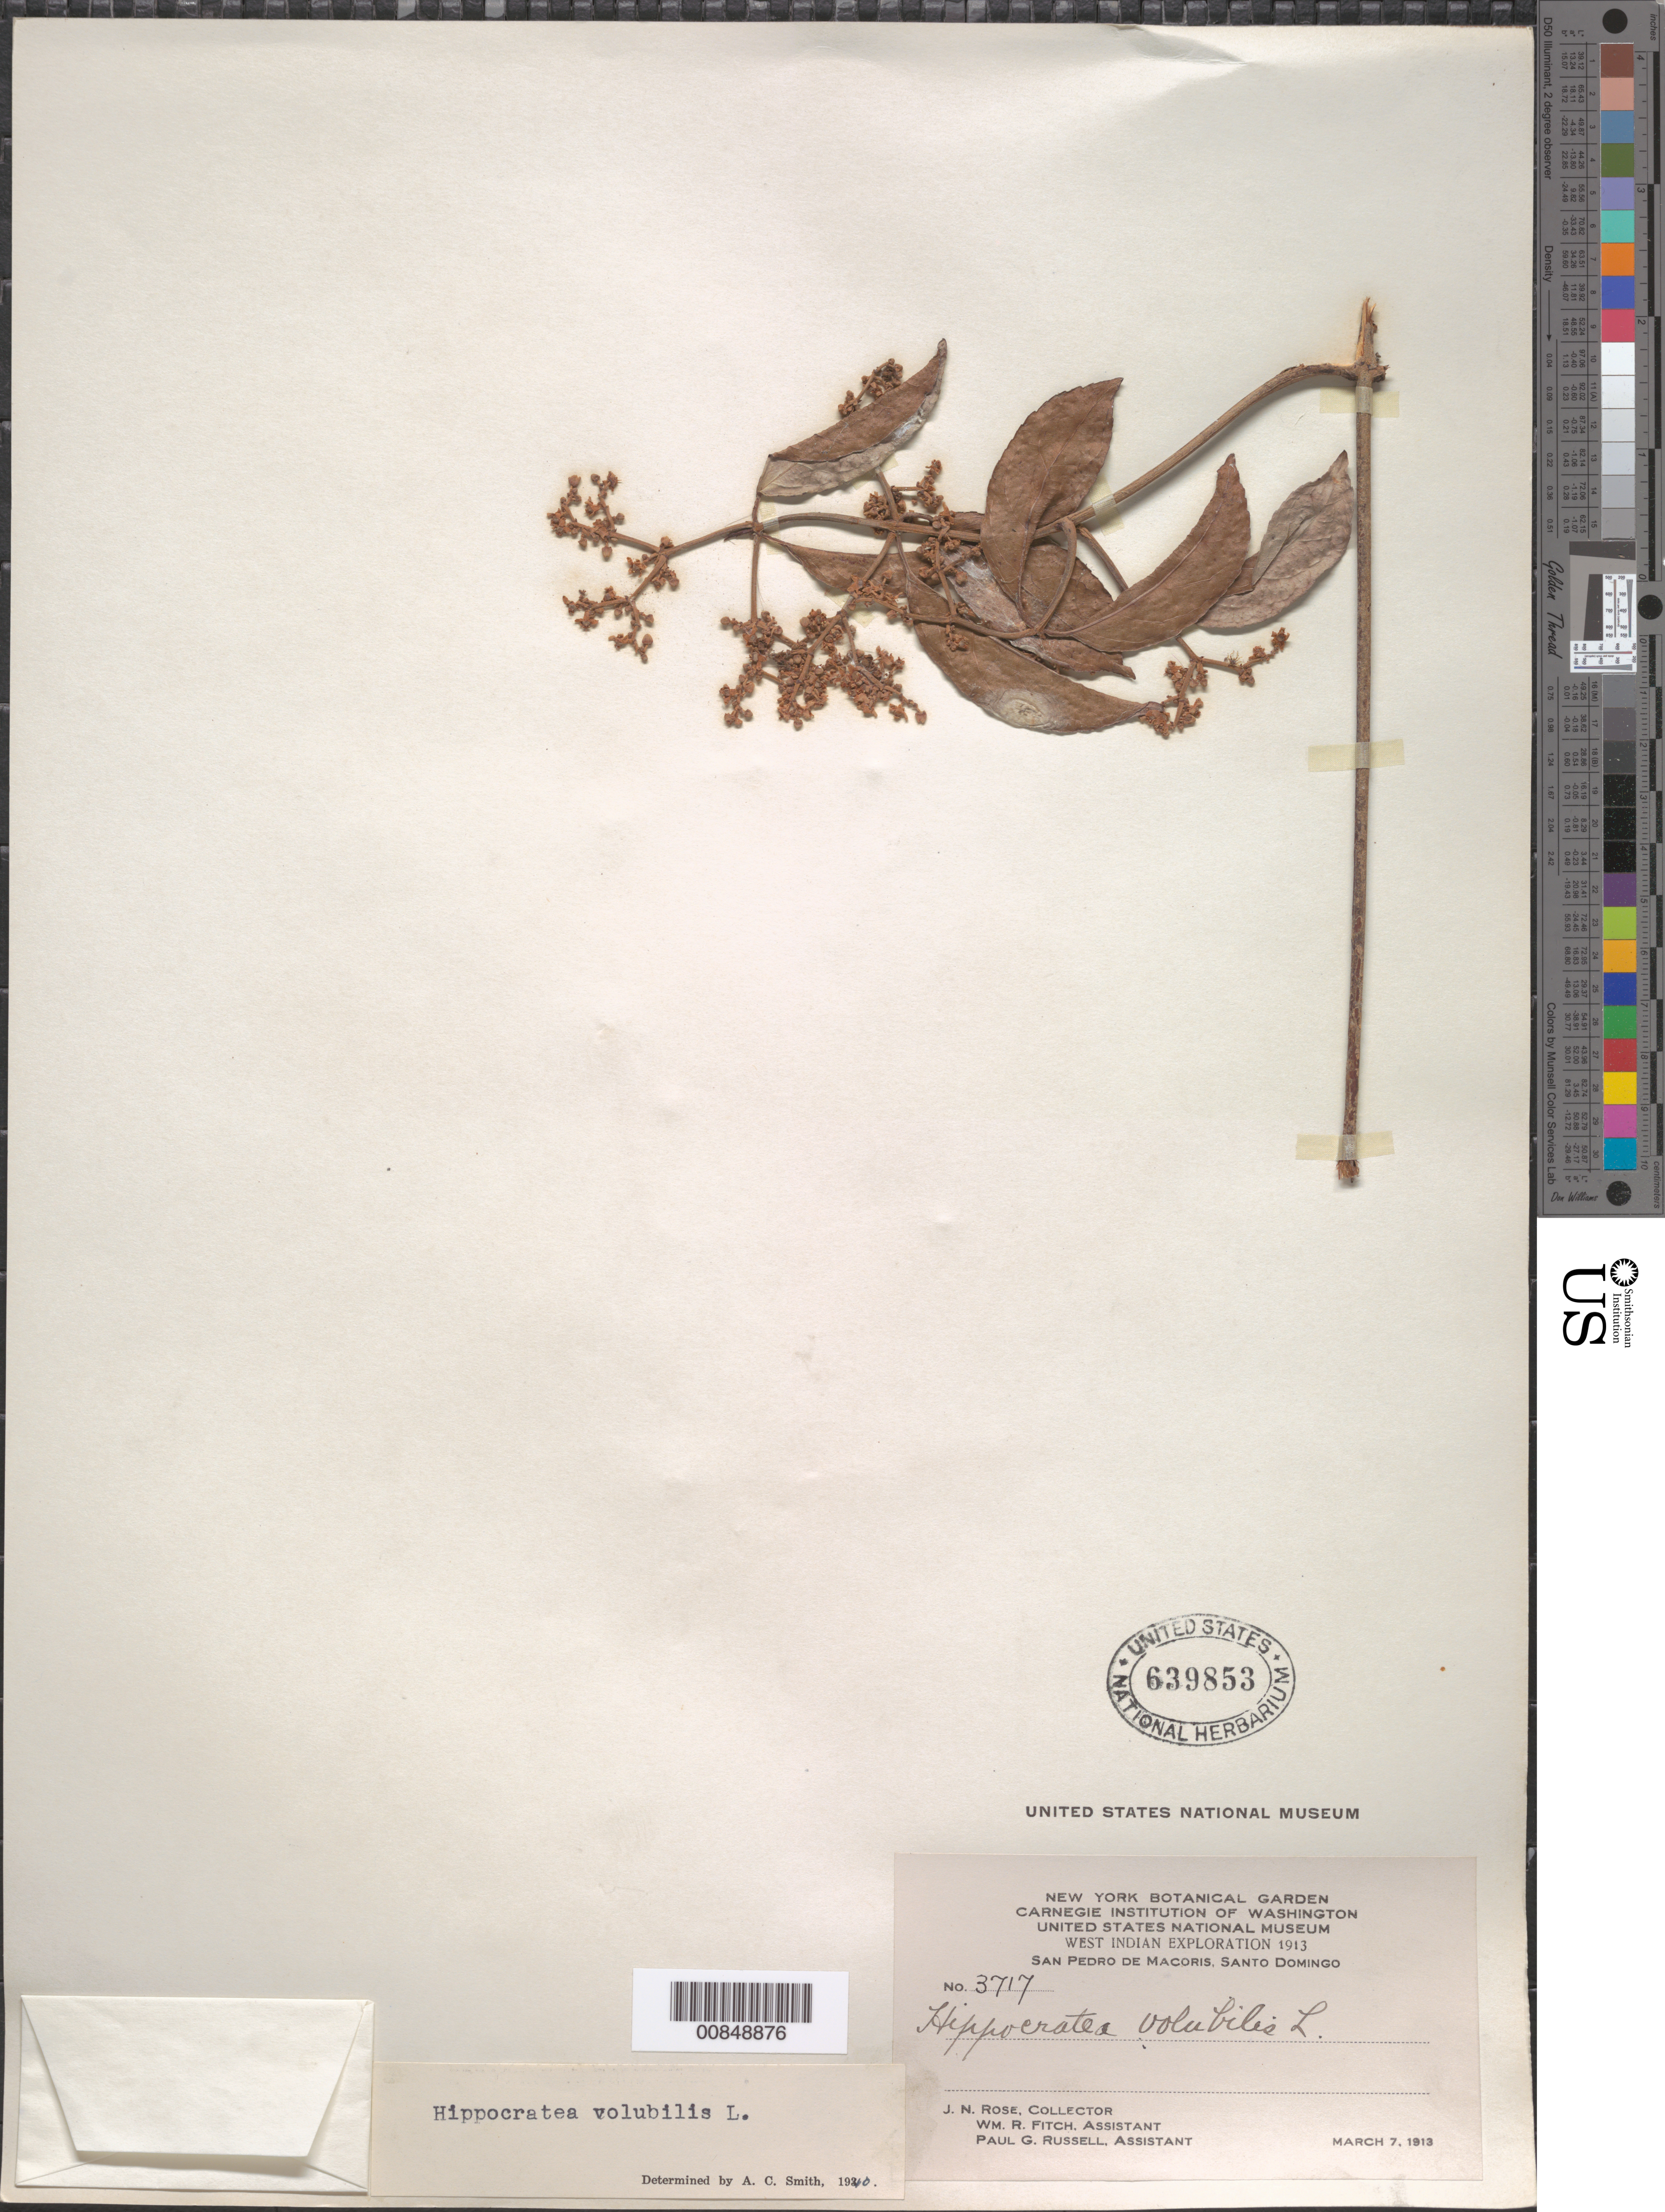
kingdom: Plantae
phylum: Tracheophyta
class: Magnoliopsida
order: Celastrales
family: Celastraceae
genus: Hippocratea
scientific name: Hippocratea volubilis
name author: L.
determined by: Smith, A. C.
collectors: J. N. Rose, W. R. Fitch & P. G. Russell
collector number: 3717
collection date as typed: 07 Mar 1913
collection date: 1913-03-07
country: Dominican Republic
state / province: San Pedro de Macoris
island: Hispaniola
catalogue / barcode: US 639853